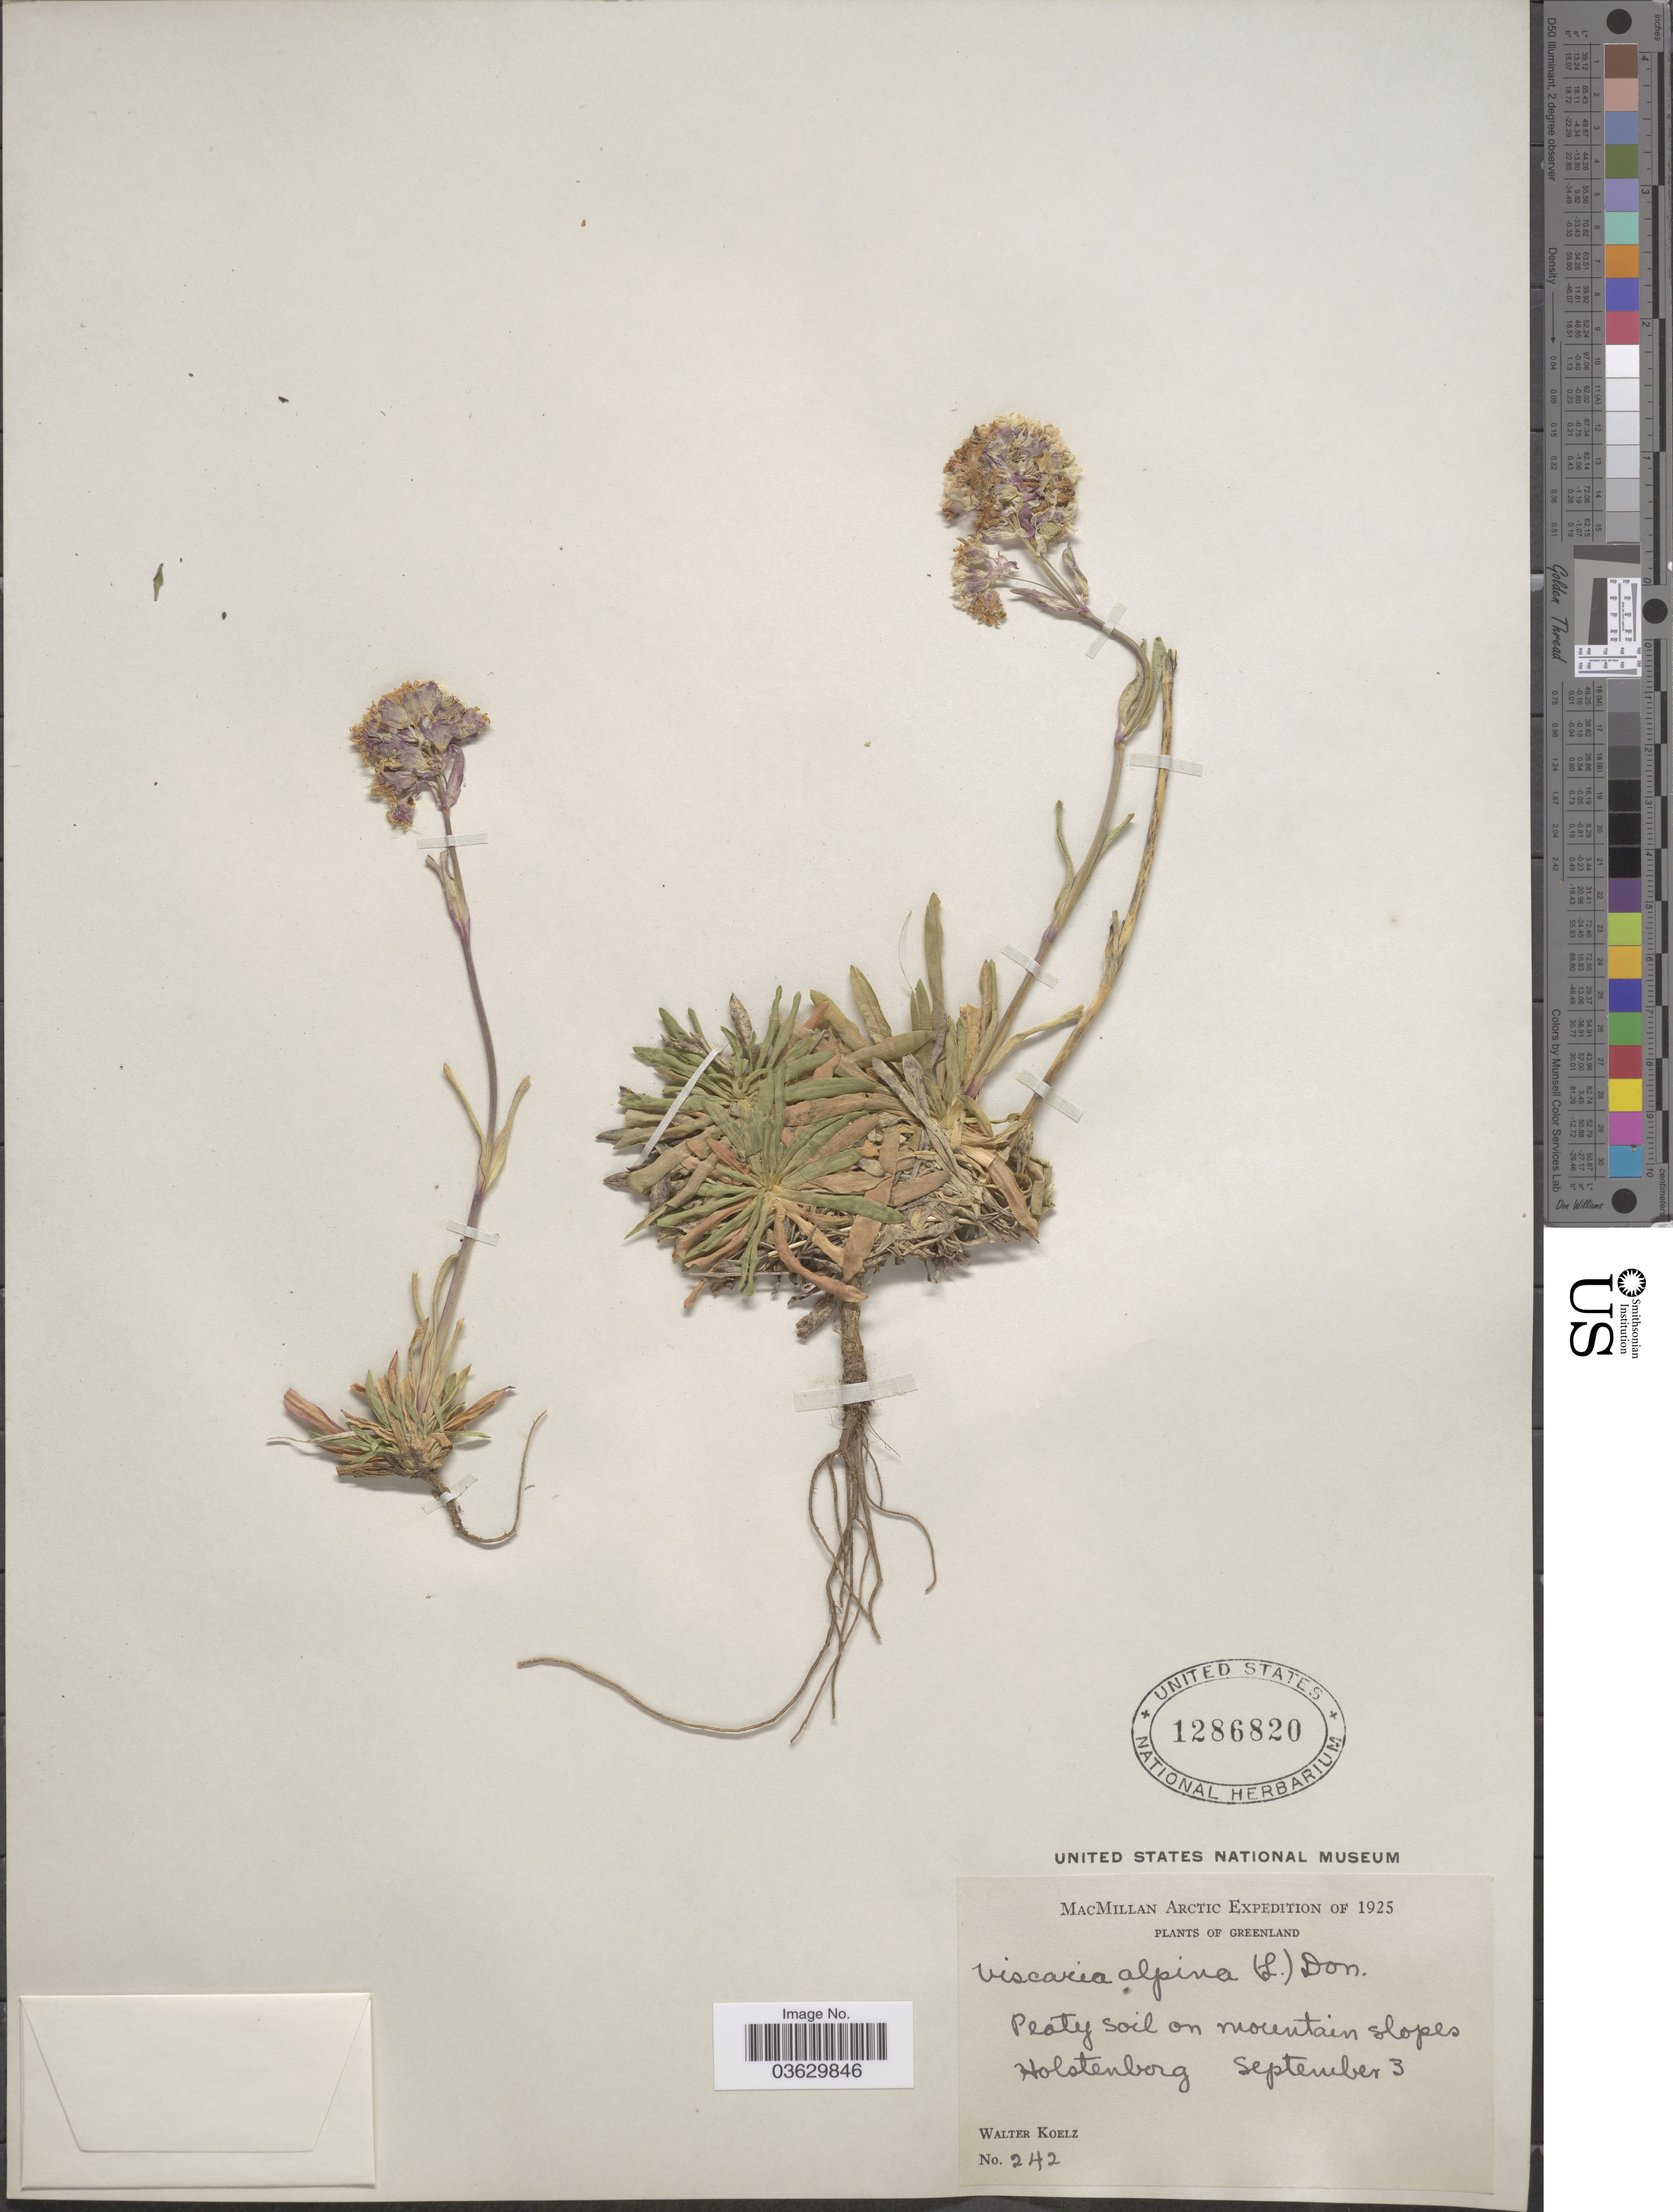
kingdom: Plantae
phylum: Tracheophyta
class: Magnoliopsida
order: Caryophyllales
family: Caryophyllaceae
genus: Viscaria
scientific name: Viscaria alpina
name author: (L.) G. Don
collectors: W. N. Koelz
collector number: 242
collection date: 1925-09-03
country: Greenland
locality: Greenaland. On mountain slopes Holstenborg.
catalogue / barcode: US 1286820